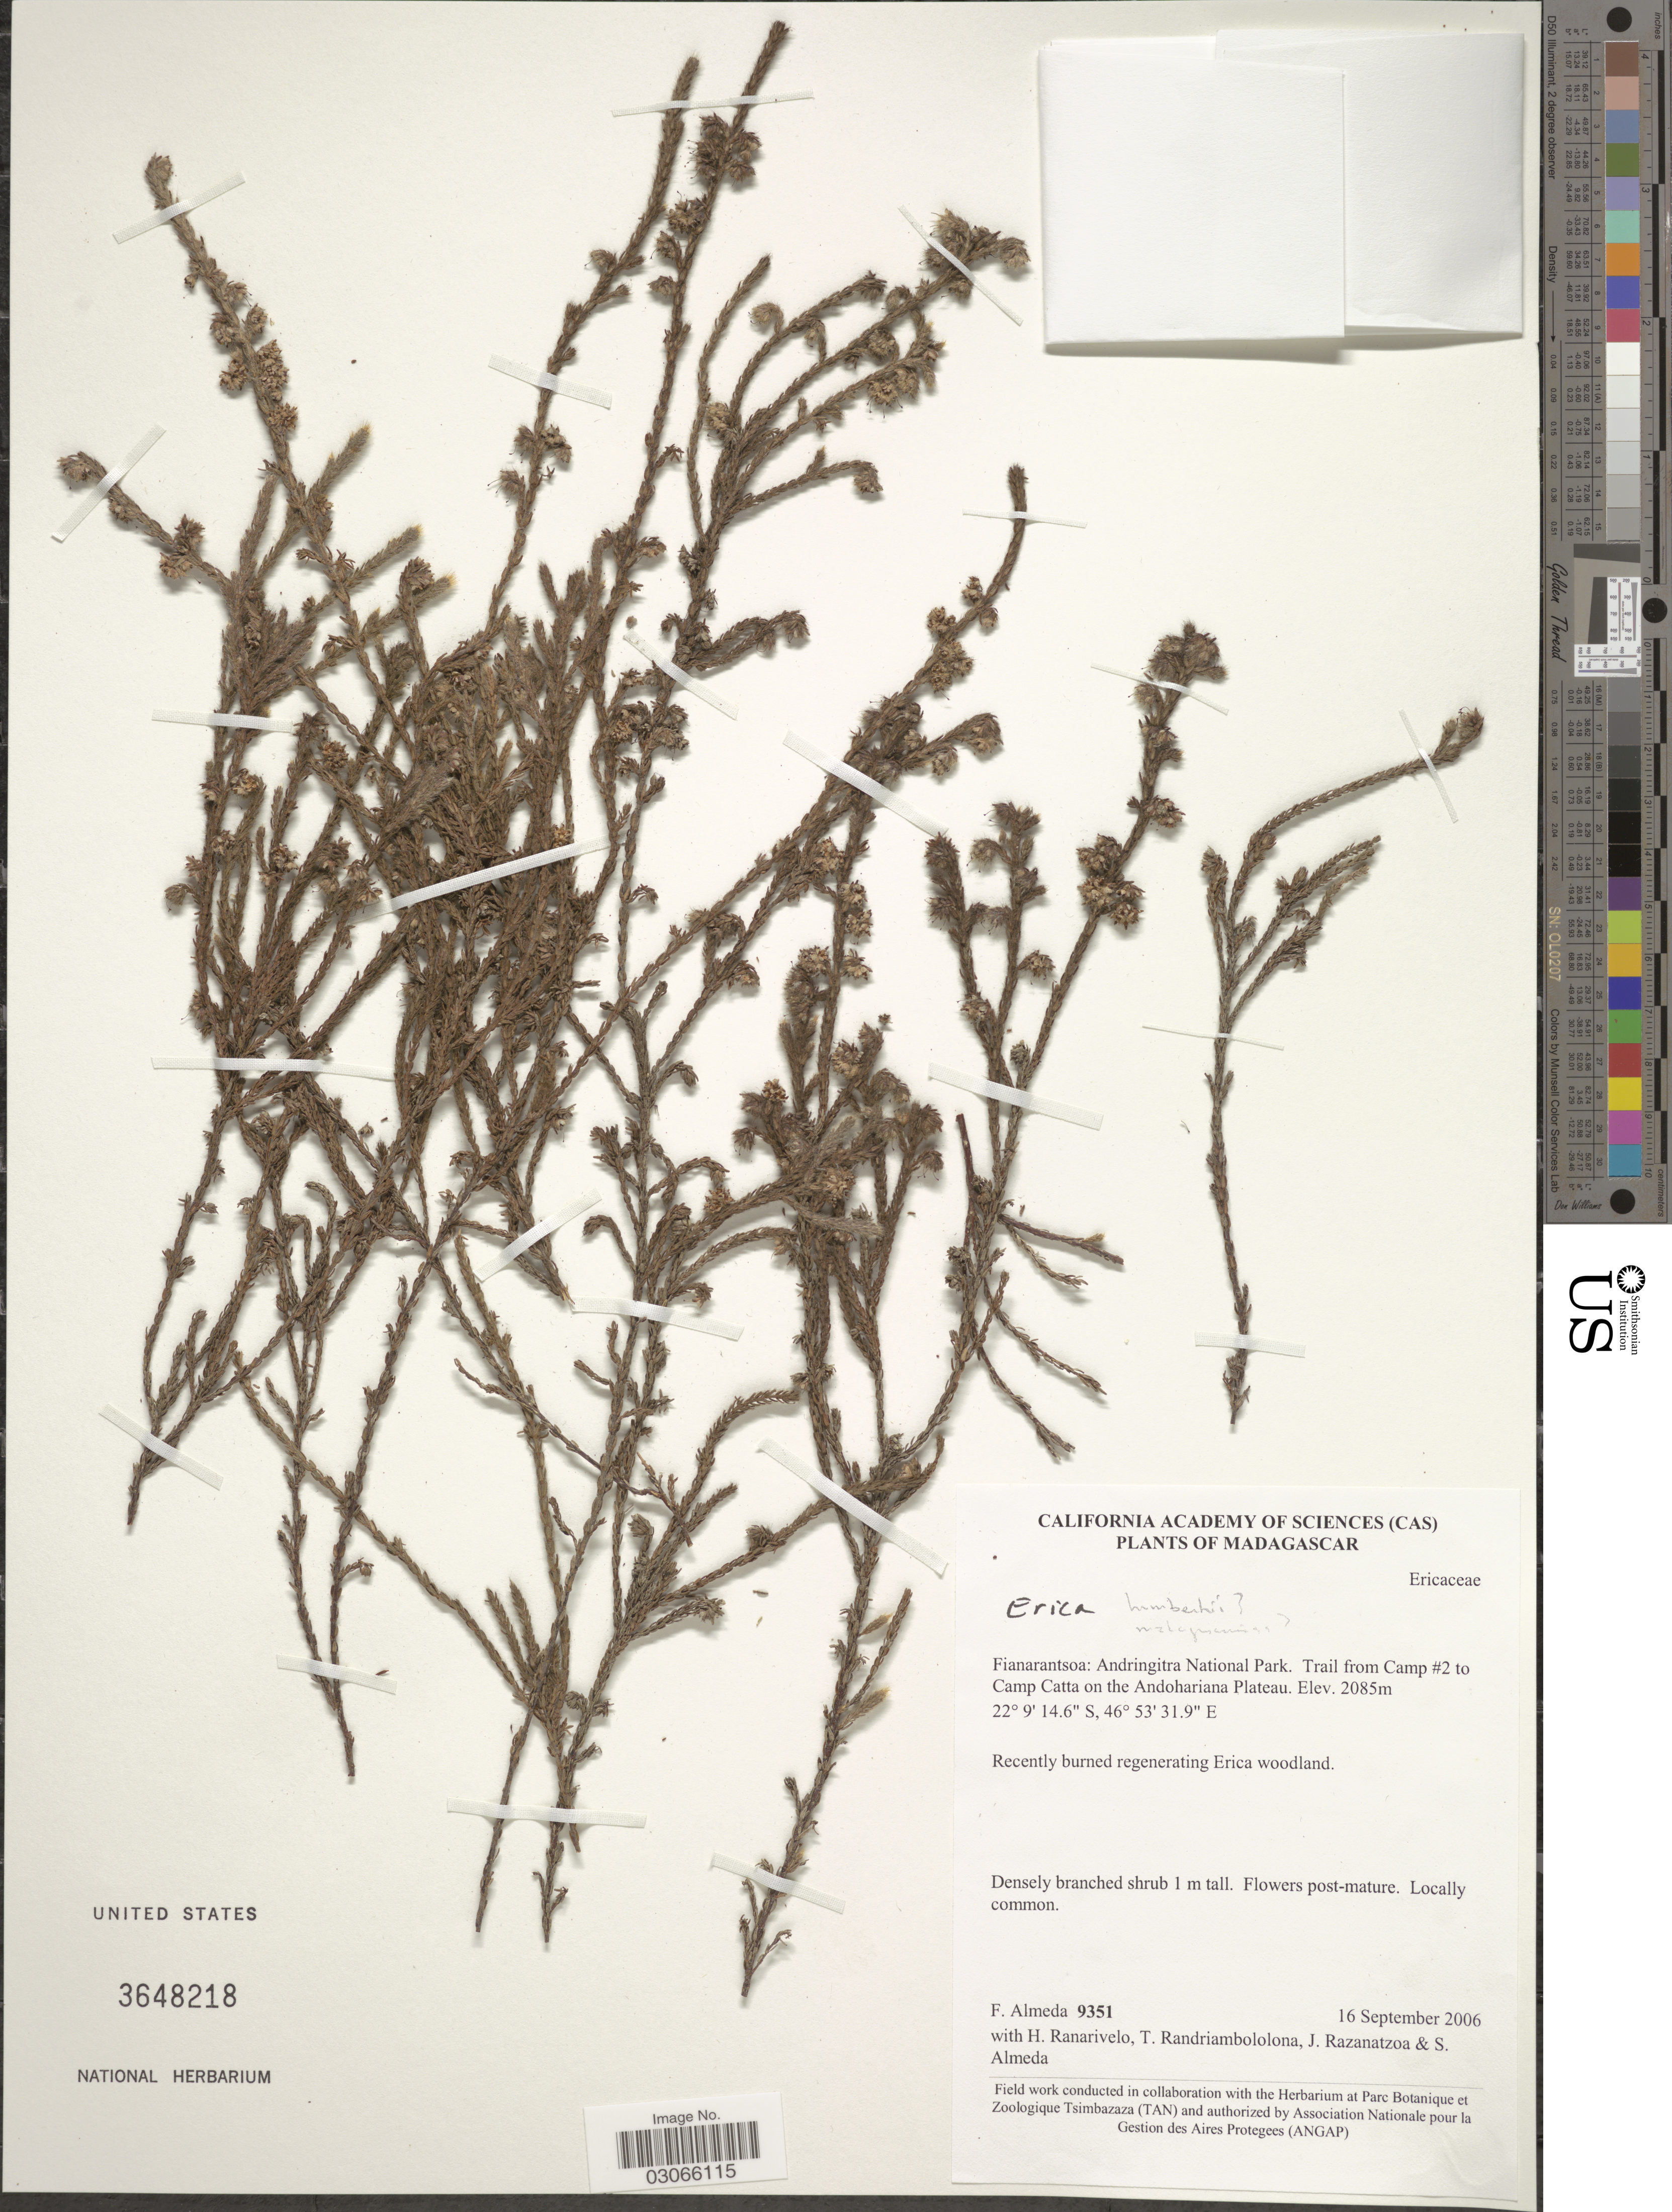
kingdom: Plantae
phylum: Tracheophyta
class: Magnoliopsida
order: Ericales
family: Ericaceae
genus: Erica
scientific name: Erica sp.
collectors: F. Almeda, H. Ranarivelo, T. Randriambololona, J. Razanatzoa & S. Almeda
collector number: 9351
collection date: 2006-09-16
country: Madagascar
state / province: Haute Matsiatra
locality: Andringitra National Park. Trail from Camp #2 to Camp Catta on the Andohariana Plateau.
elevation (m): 2085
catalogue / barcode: US 3648218